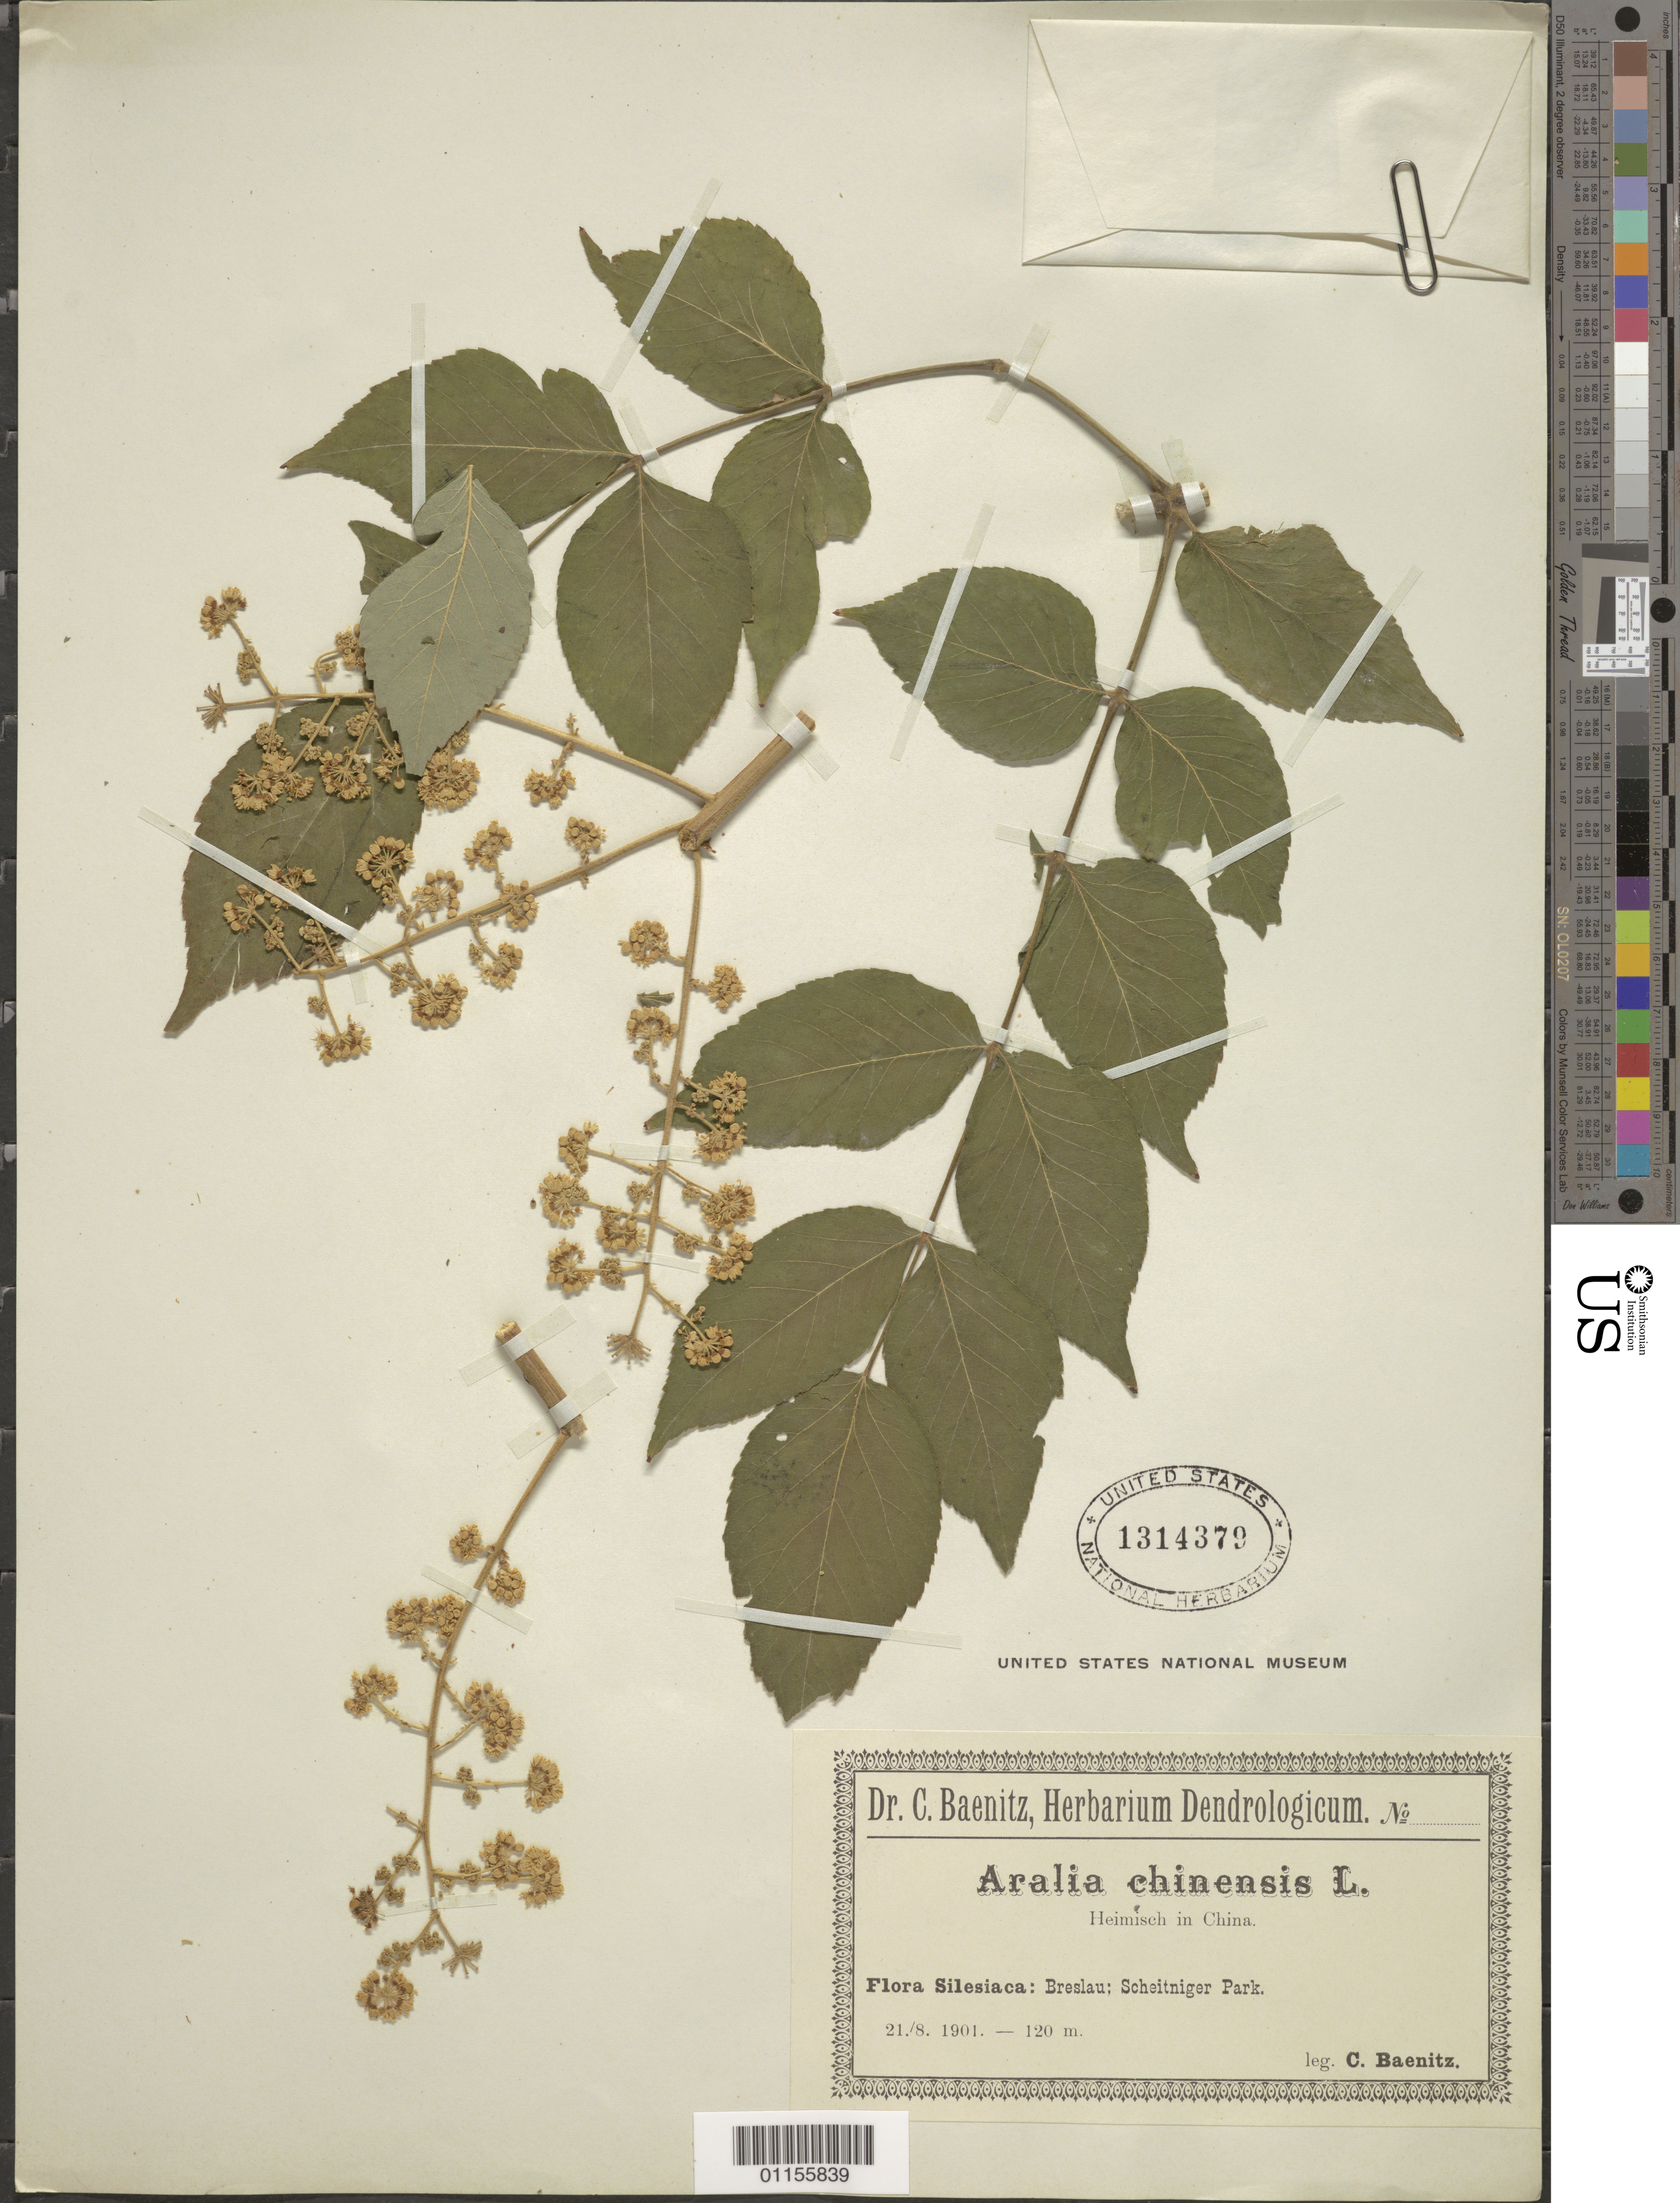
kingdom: Plantae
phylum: Tracheophyta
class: Magnoliopsida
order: Apiales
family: Araliaceae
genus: Aralia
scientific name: Aralia chinensis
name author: L.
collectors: C. G. Baenitz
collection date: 1901-08-21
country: Poland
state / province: Slaskie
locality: Breslau; Scheitniger Park.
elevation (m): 120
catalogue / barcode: US 1314379